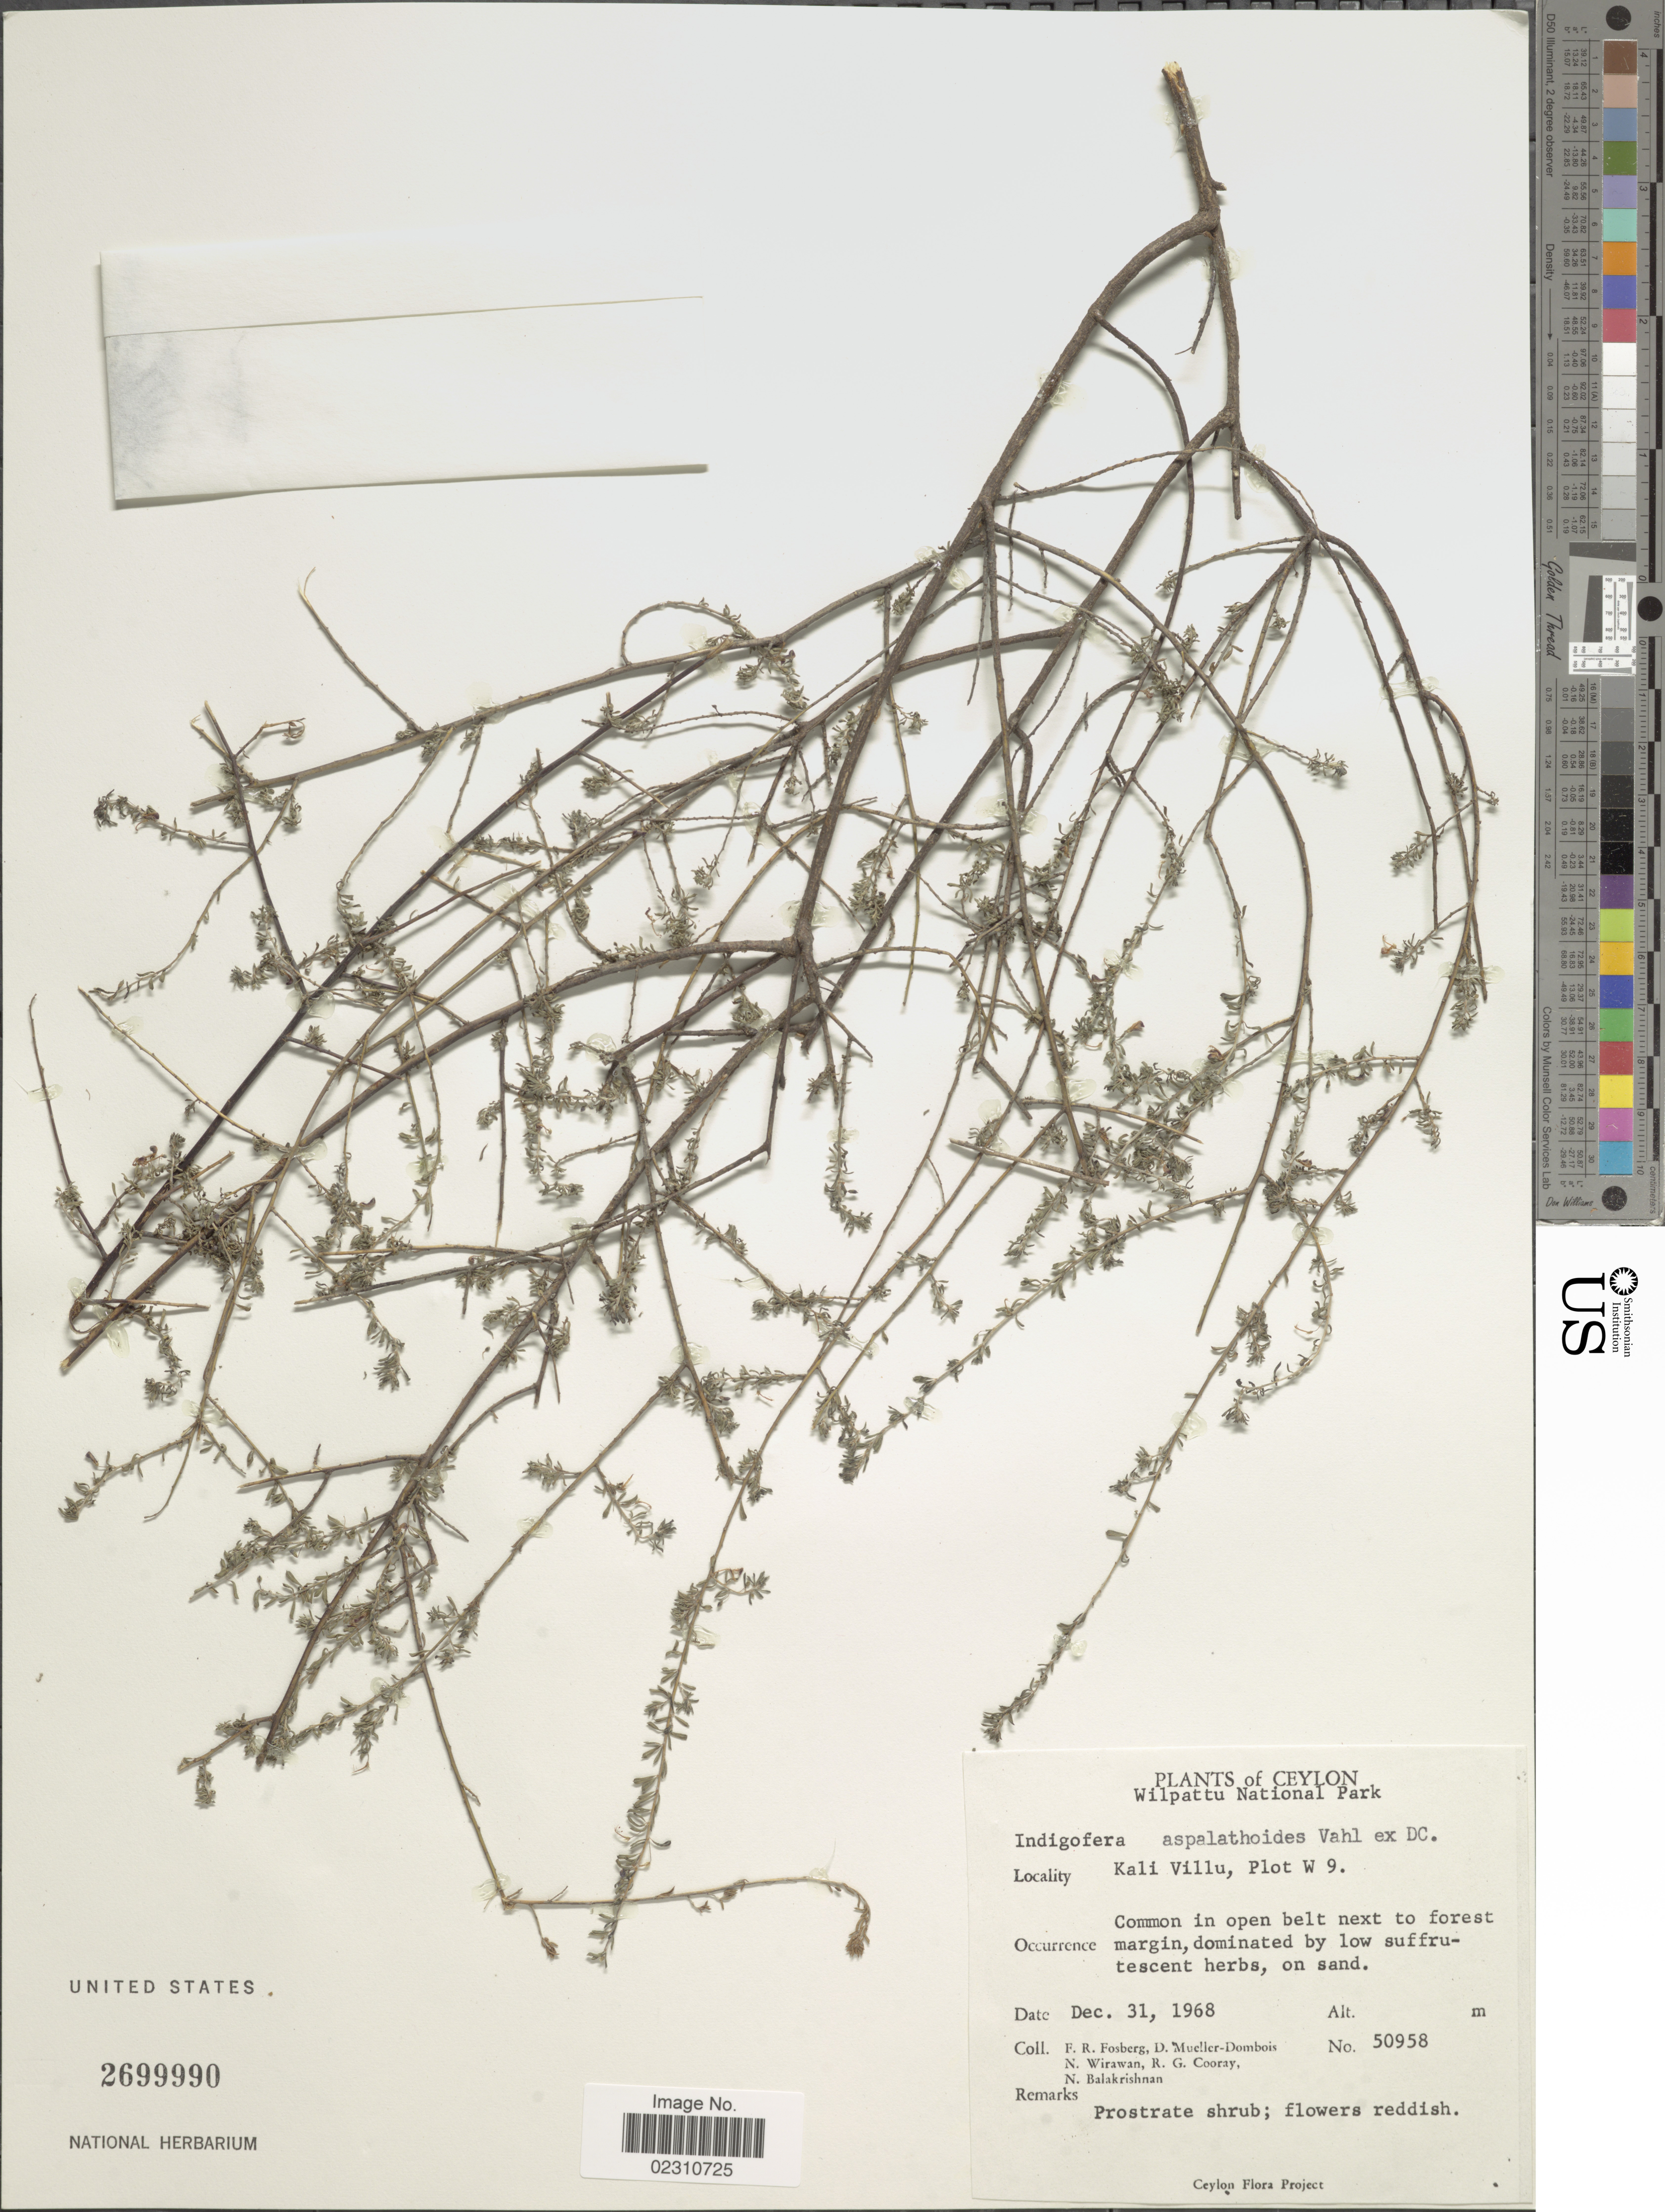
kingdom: Plantae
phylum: Tracheophyta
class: Magnoliopsida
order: Fabales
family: Fabaceae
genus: Indigofera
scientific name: Indigofera aspalathoides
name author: DC.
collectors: F. R. Fosberg, D. Mueller-Dombois, N. Wirawan, R. Cooray & N. Balakrishnan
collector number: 50958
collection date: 1968-12-31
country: Sri Lanka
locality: Ceylon, Kali Vattu, Plot W9.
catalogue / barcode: US 2699990